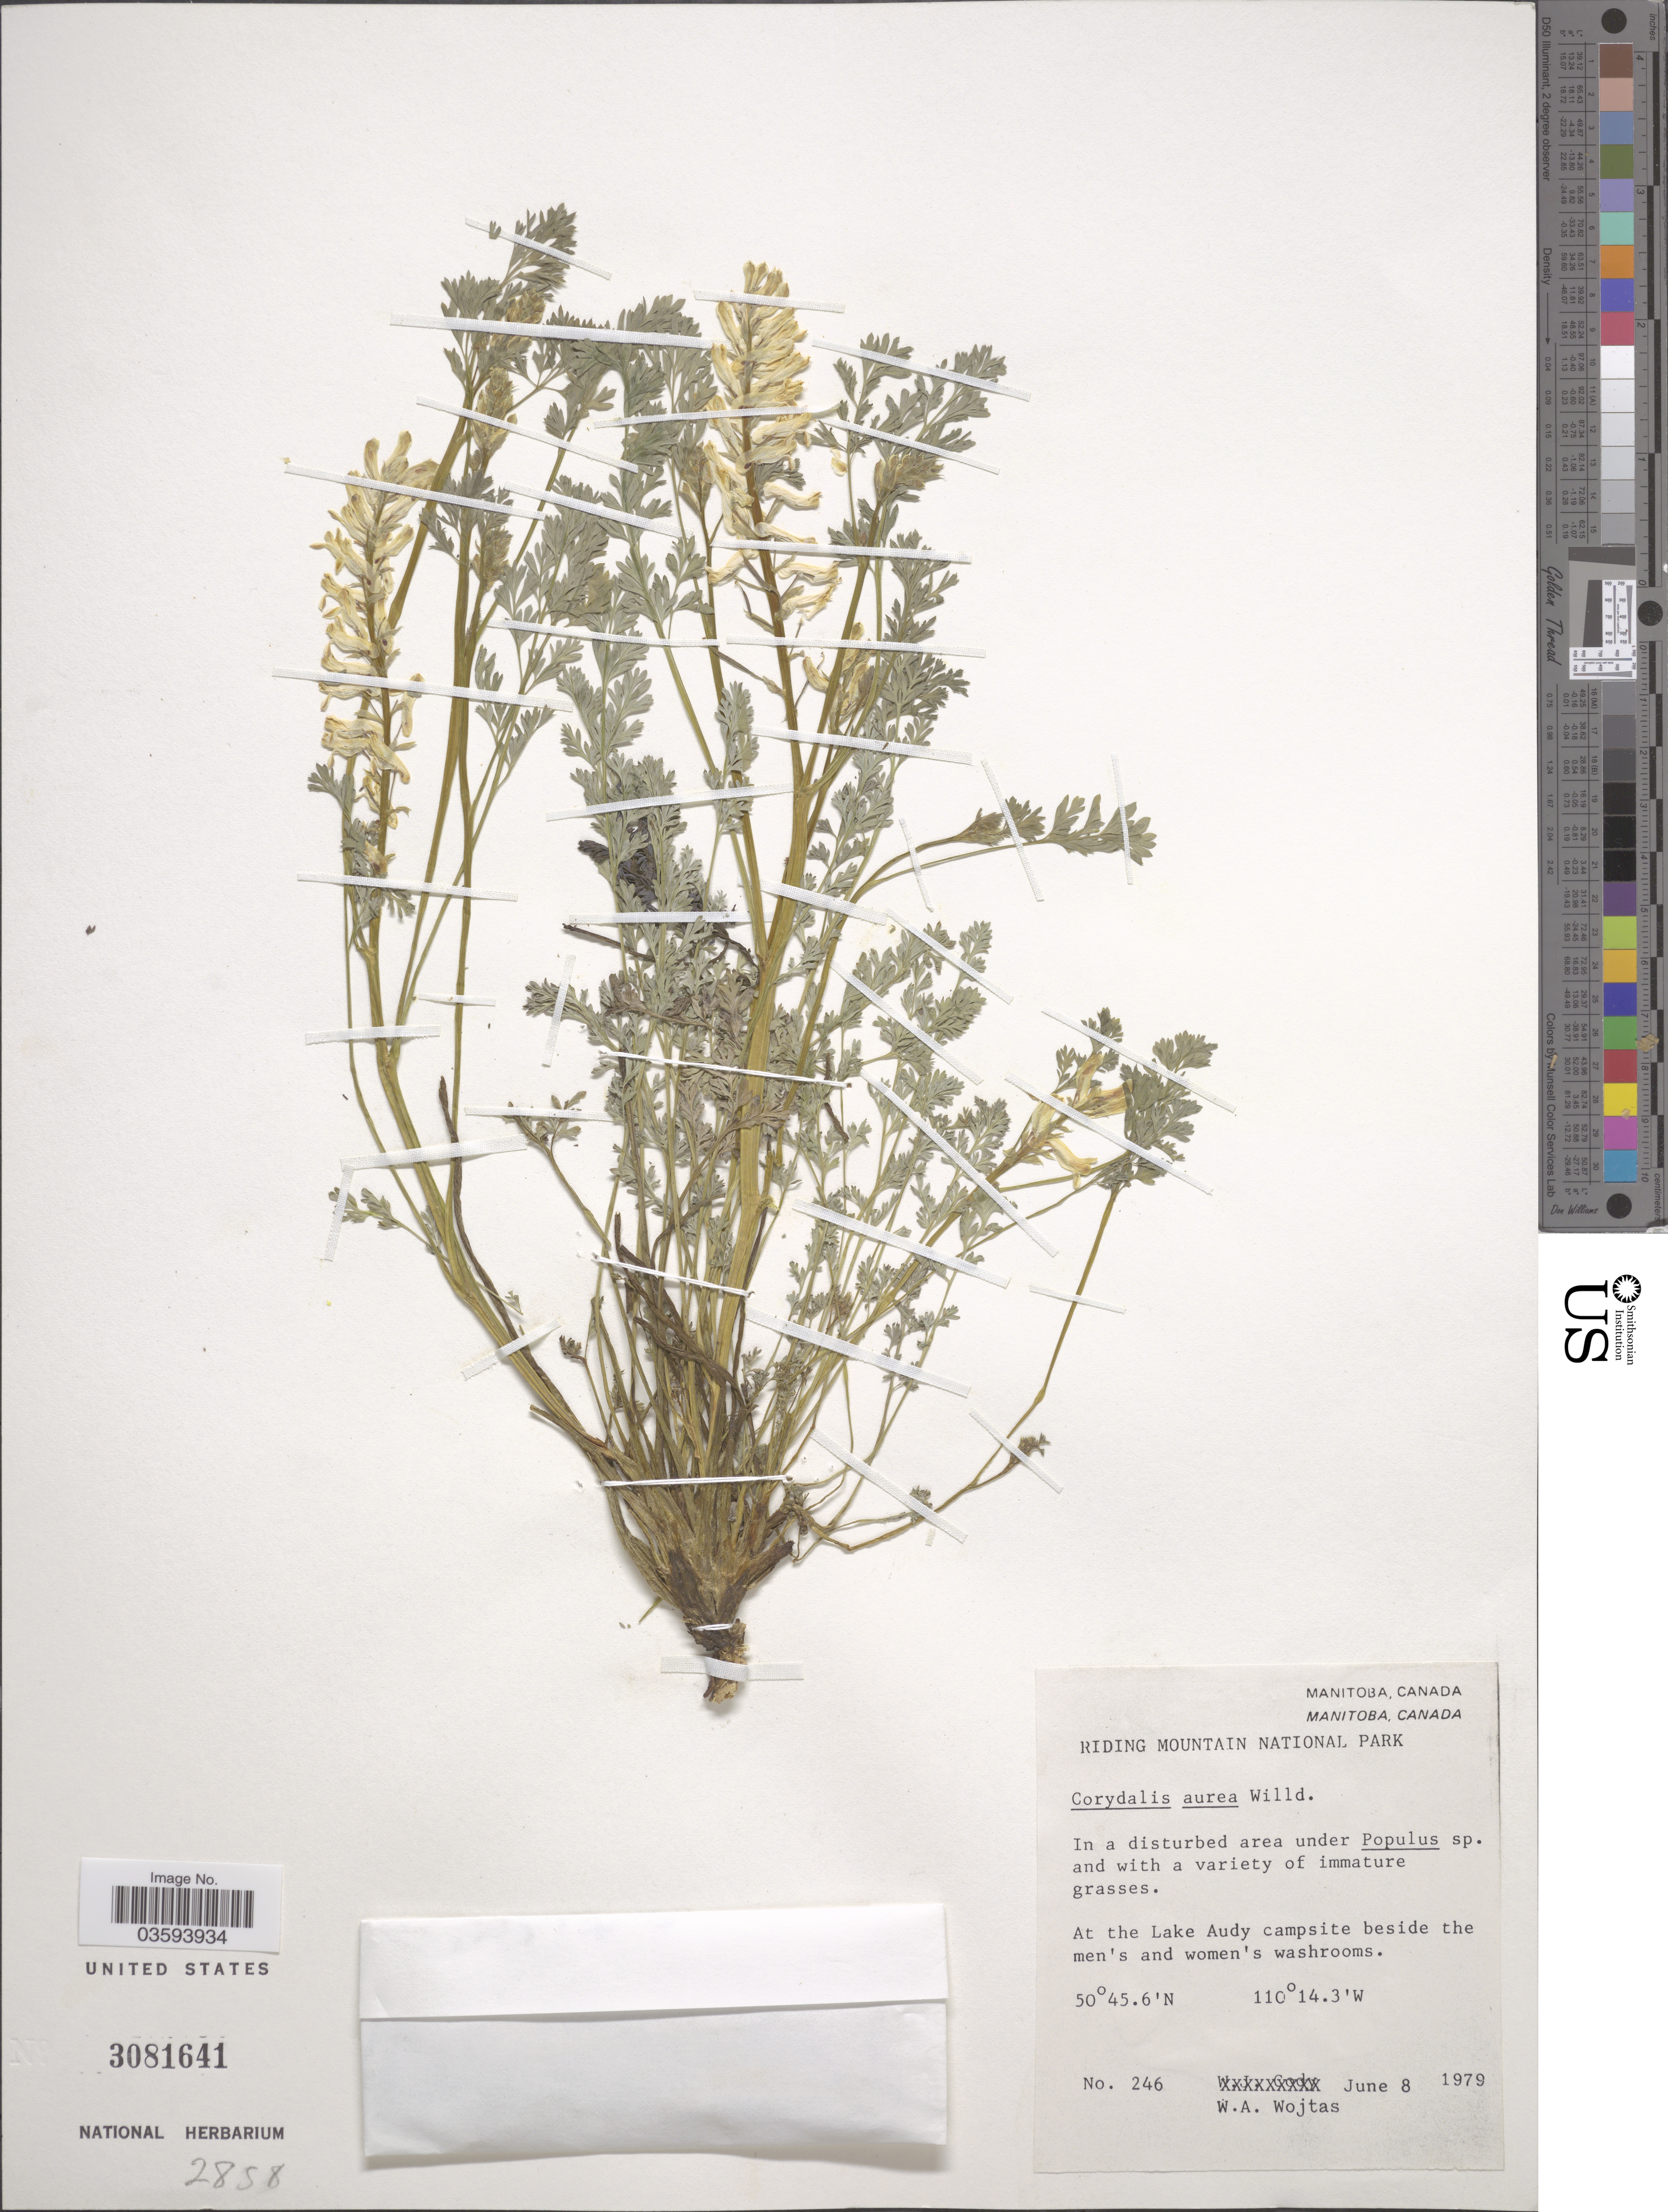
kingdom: Plantae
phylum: Tracheophyta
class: Magnoliopsida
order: Ranunculales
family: Papaveraceae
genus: Corydalis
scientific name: Corydalis aurea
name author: Willd.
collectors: W. Wojtas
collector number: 246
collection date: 1979-06-08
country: Canada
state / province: Manitoba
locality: Riding Mountain National Park. At the Lake Audy campsite beside the men's and women's washrooms.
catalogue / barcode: US 3081641